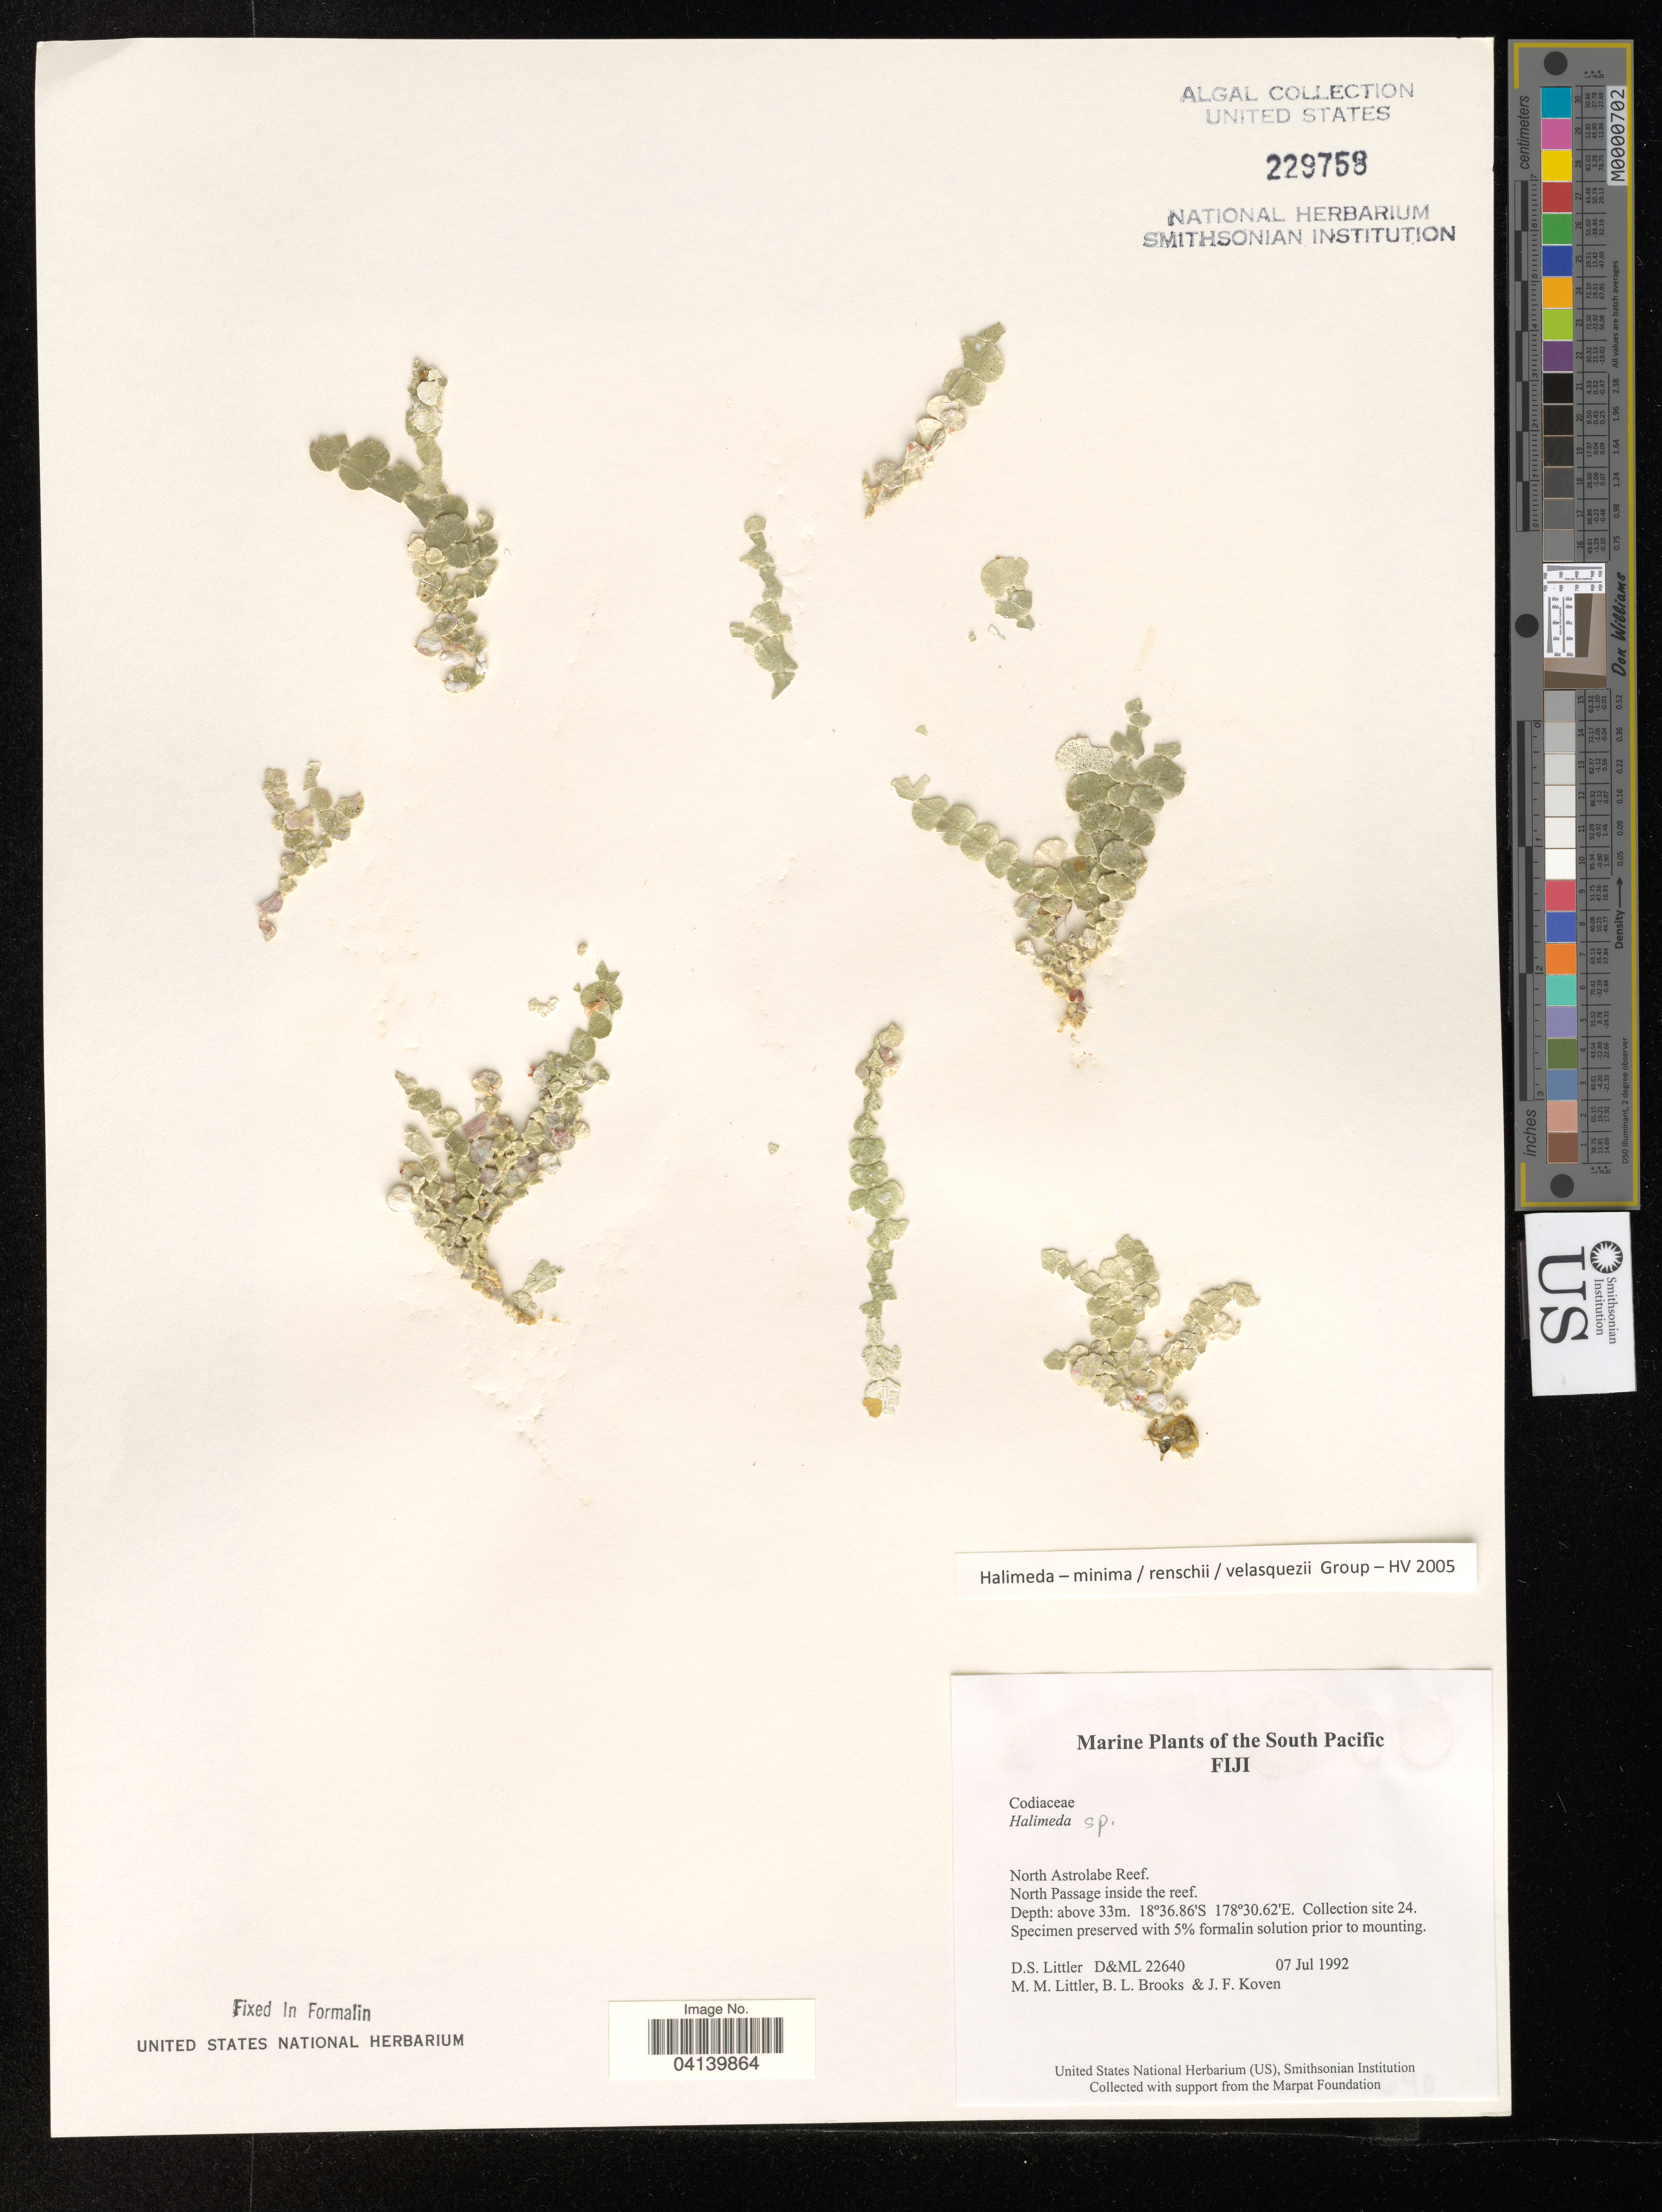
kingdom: Plantae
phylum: Chlorophyta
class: Ulvophyceae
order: Bryopsidales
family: Halimedaceae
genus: Halimeda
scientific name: Halimeda sp.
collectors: D. S. Littler, B. Brooks & J. Koven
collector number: D&ML 22640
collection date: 1992-07-07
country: Fiji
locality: North Astrolabe Reef. North PAssage inside the reef. Collection site 24.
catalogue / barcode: US 228758